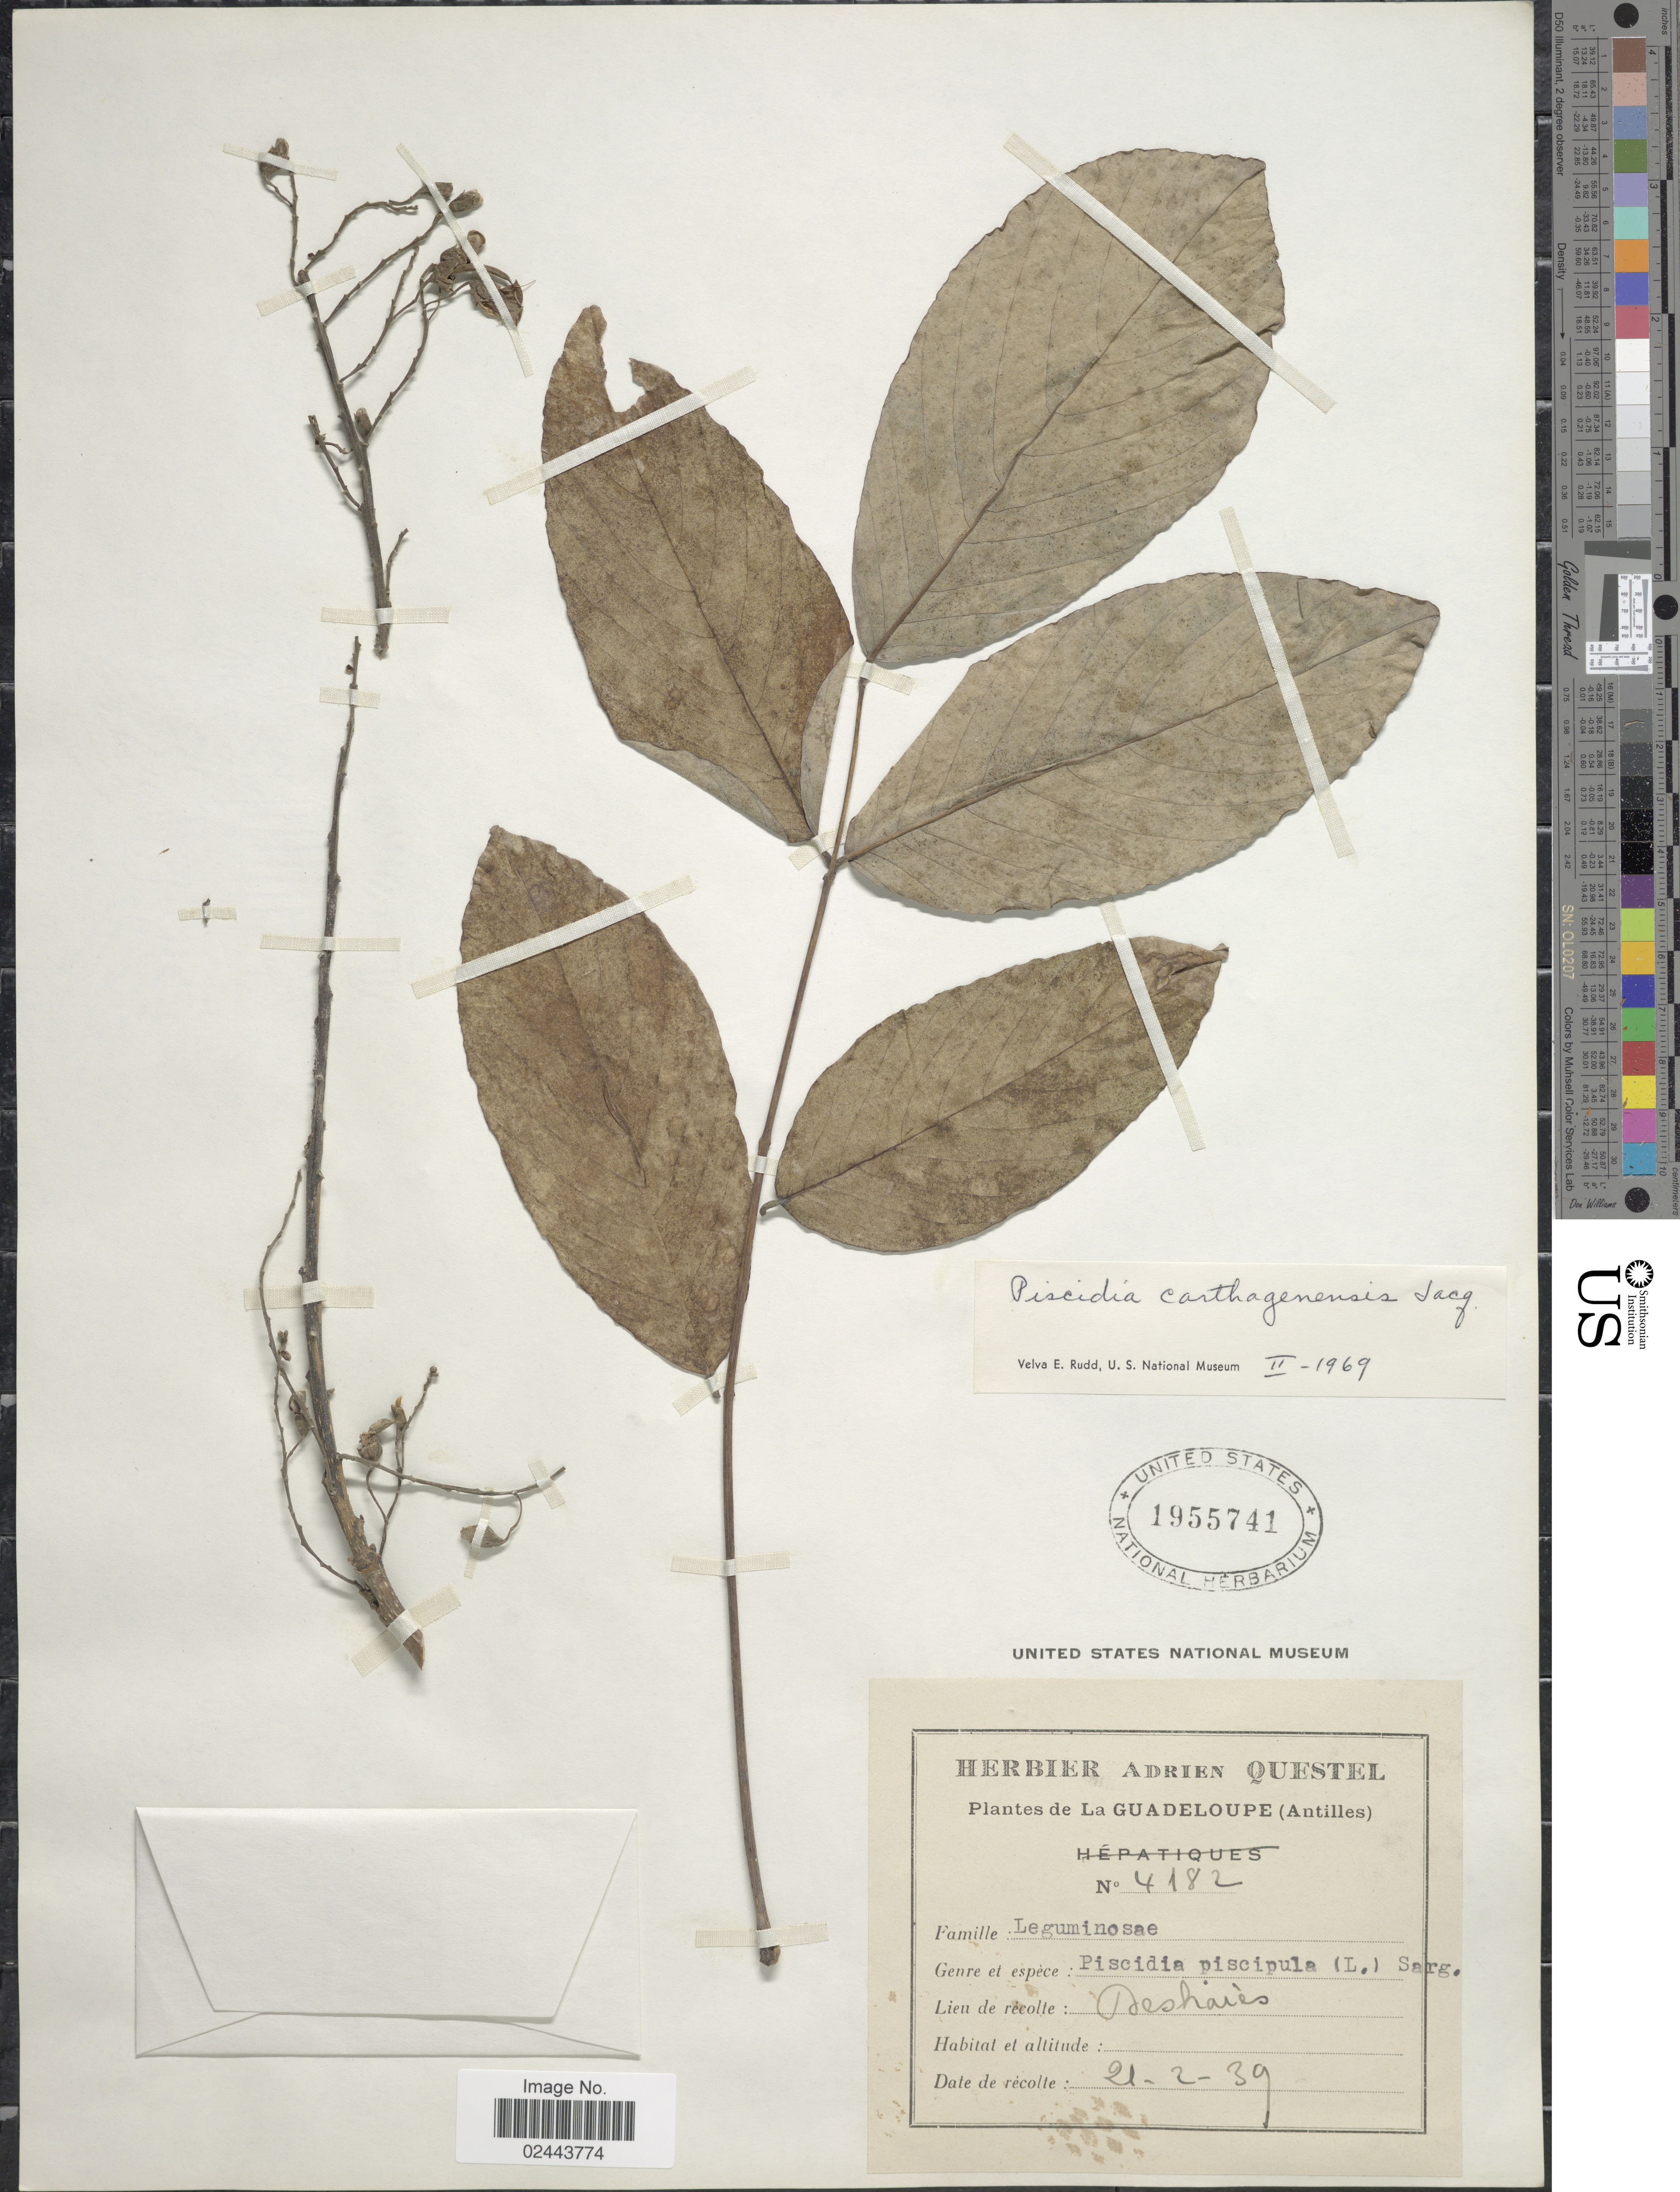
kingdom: Plantae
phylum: Tracheophyta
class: Magnoliopsida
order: Fabales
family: Fabaceae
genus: Piscidia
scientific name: Piscidia carthagenensis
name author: Jacq.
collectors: A. Questel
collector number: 4182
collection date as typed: Transcribed d/m/y: 21/2/39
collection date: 1939-02-21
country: Guadeloupe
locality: Deshaies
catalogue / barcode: US 1955741